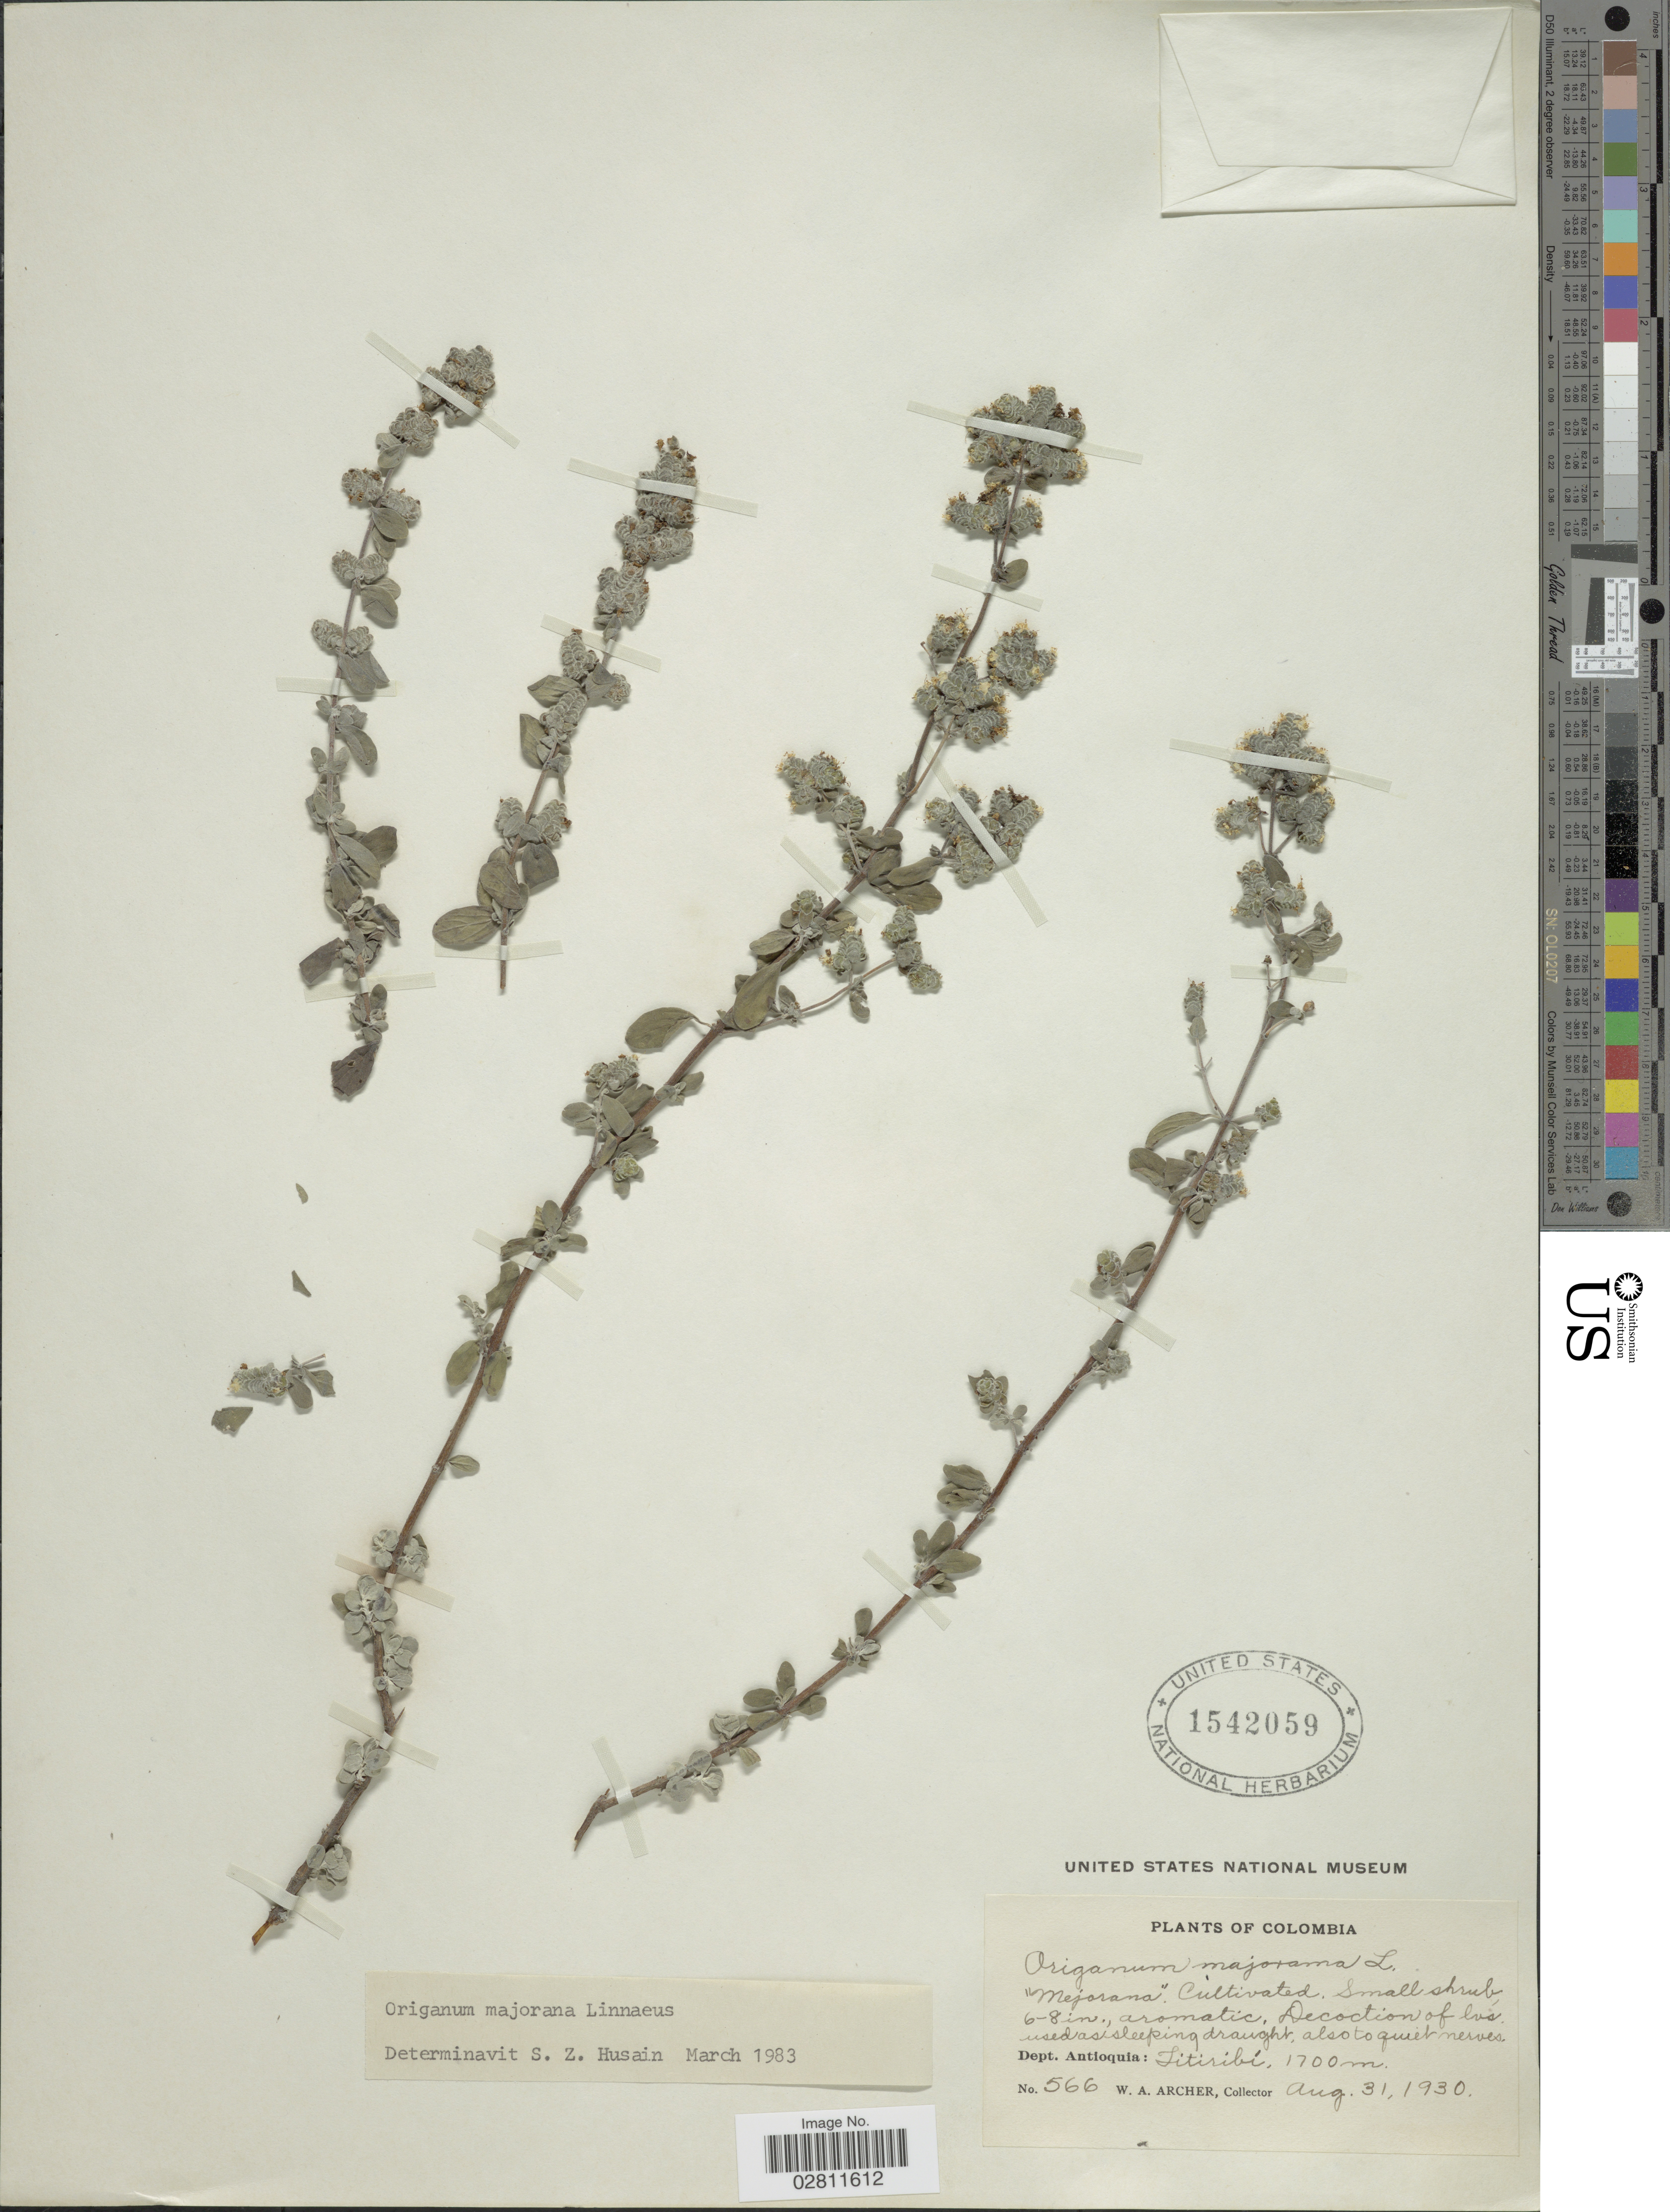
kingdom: Plantae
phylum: Tracheophyta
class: Magnoliopsida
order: Lamiales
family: Lamiaceae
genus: Origanum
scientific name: Origanum majorana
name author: L.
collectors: W. A. Archer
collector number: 566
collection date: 1930-08-31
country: Colombia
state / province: Antioquia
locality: Dept. Antioquia: Jitiribí.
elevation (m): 1700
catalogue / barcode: US 1542059